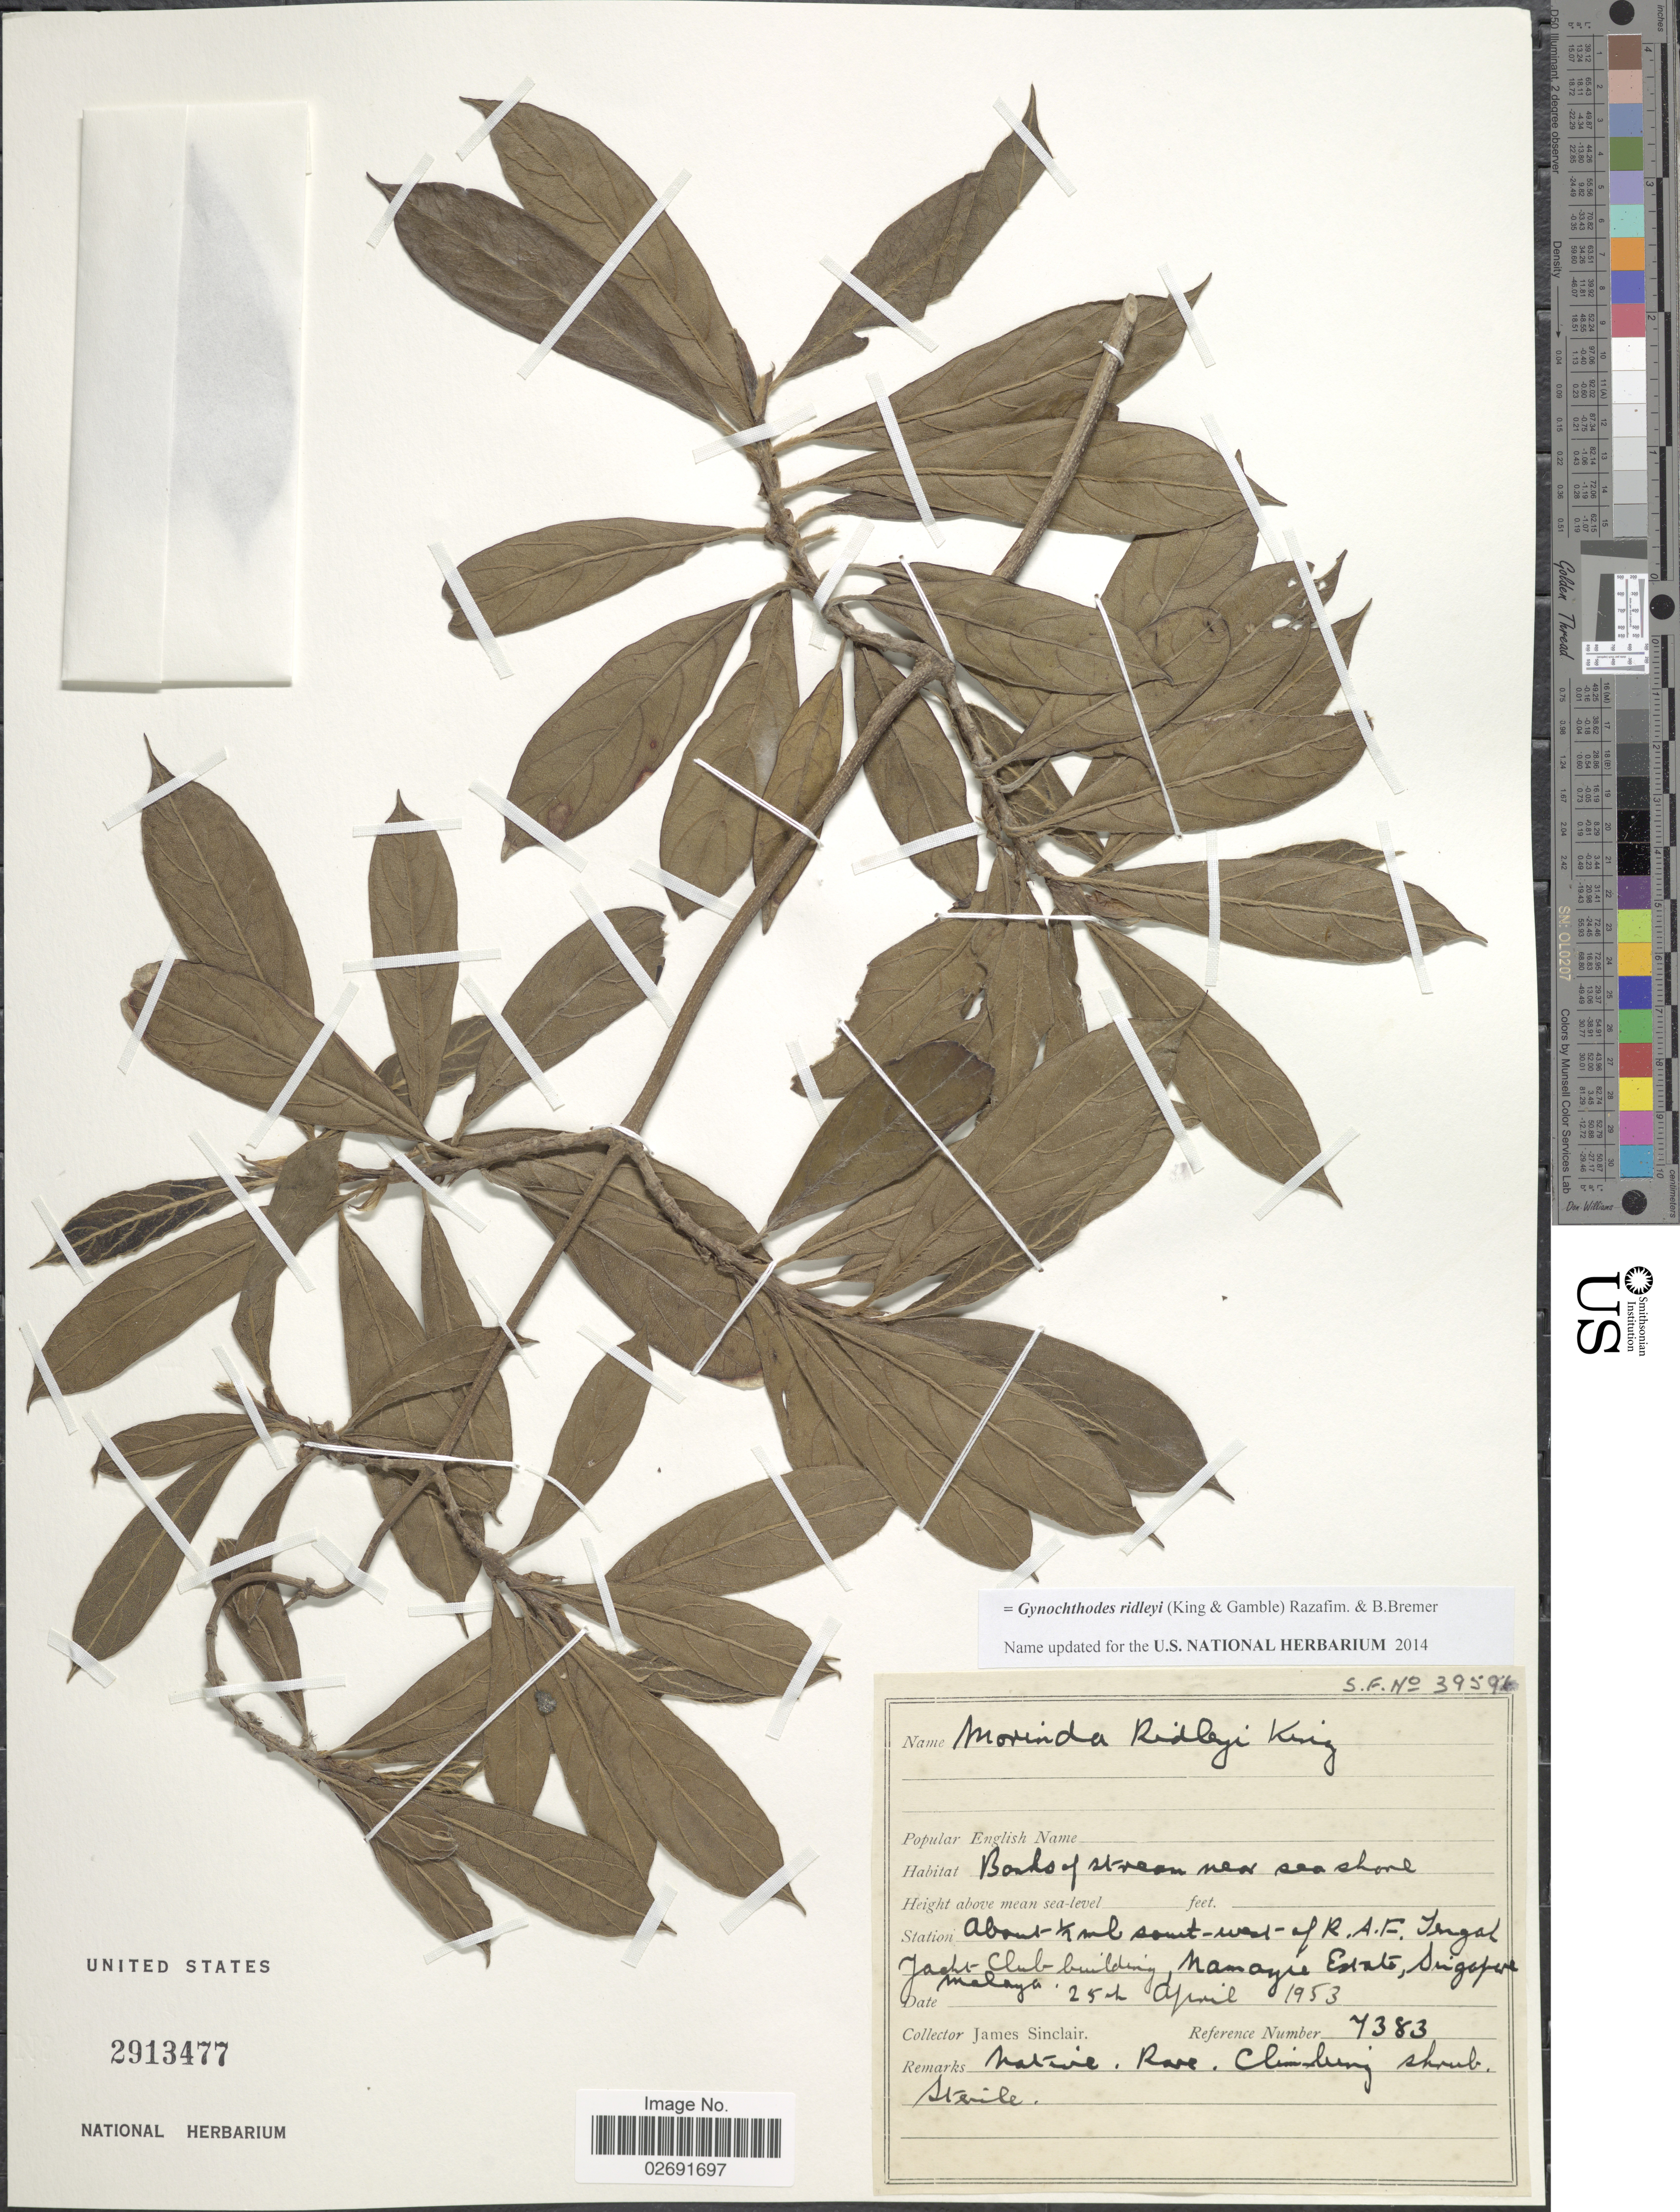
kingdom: Plantae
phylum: Tracheophyta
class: Magnoliopsida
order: Gentianales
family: Rubiaceae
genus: Gynochthodes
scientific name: Gynochthodes ridleyi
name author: (King & Gamble) Razafim. & B. Bremer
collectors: J. Sinclair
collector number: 7383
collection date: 1953-04-25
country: Singapore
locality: About ½ ml south-west- of R.A.F. Tengah Yacht-Club building, Namazie Estate, Malaya.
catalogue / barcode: US 2913477